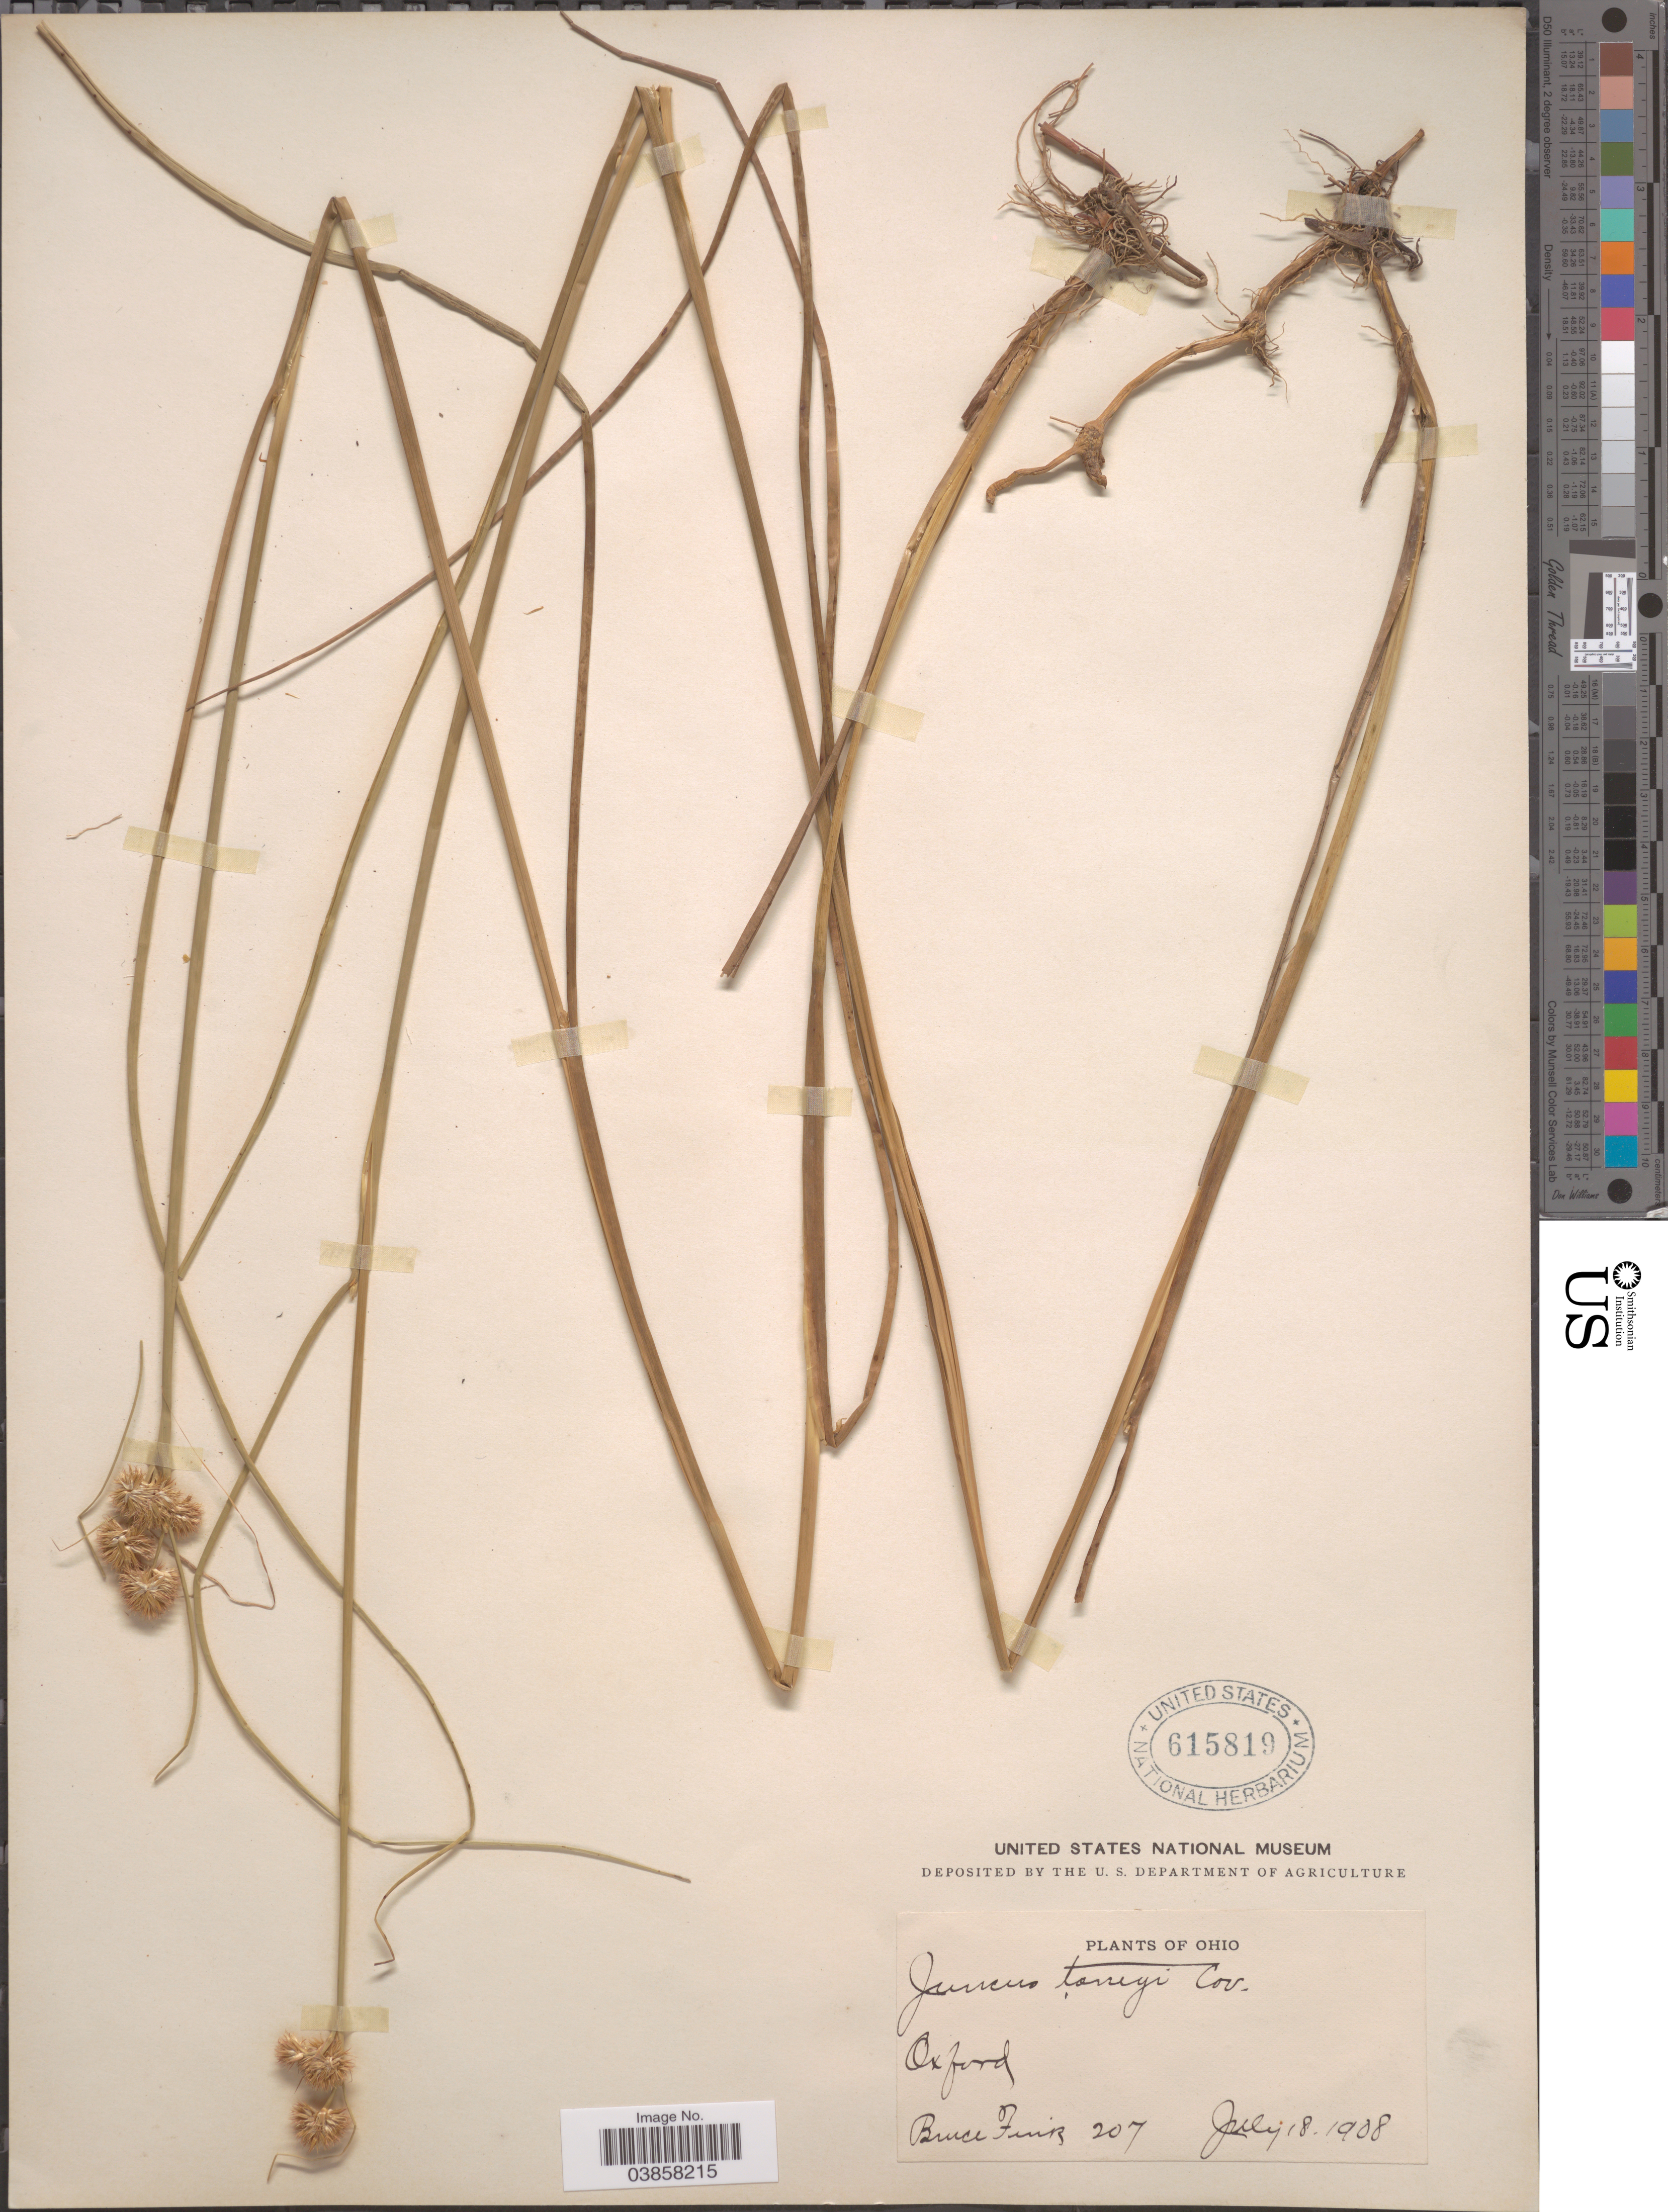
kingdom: Plantae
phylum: Tracheophyta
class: Liliopsida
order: Poales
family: Juncaceae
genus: Juncus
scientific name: Juncus torreyi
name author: Coville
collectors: B. Fink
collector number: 207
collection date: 1908-07-18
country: United States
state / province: Ohio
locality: Oxford.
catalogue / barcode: US 615819